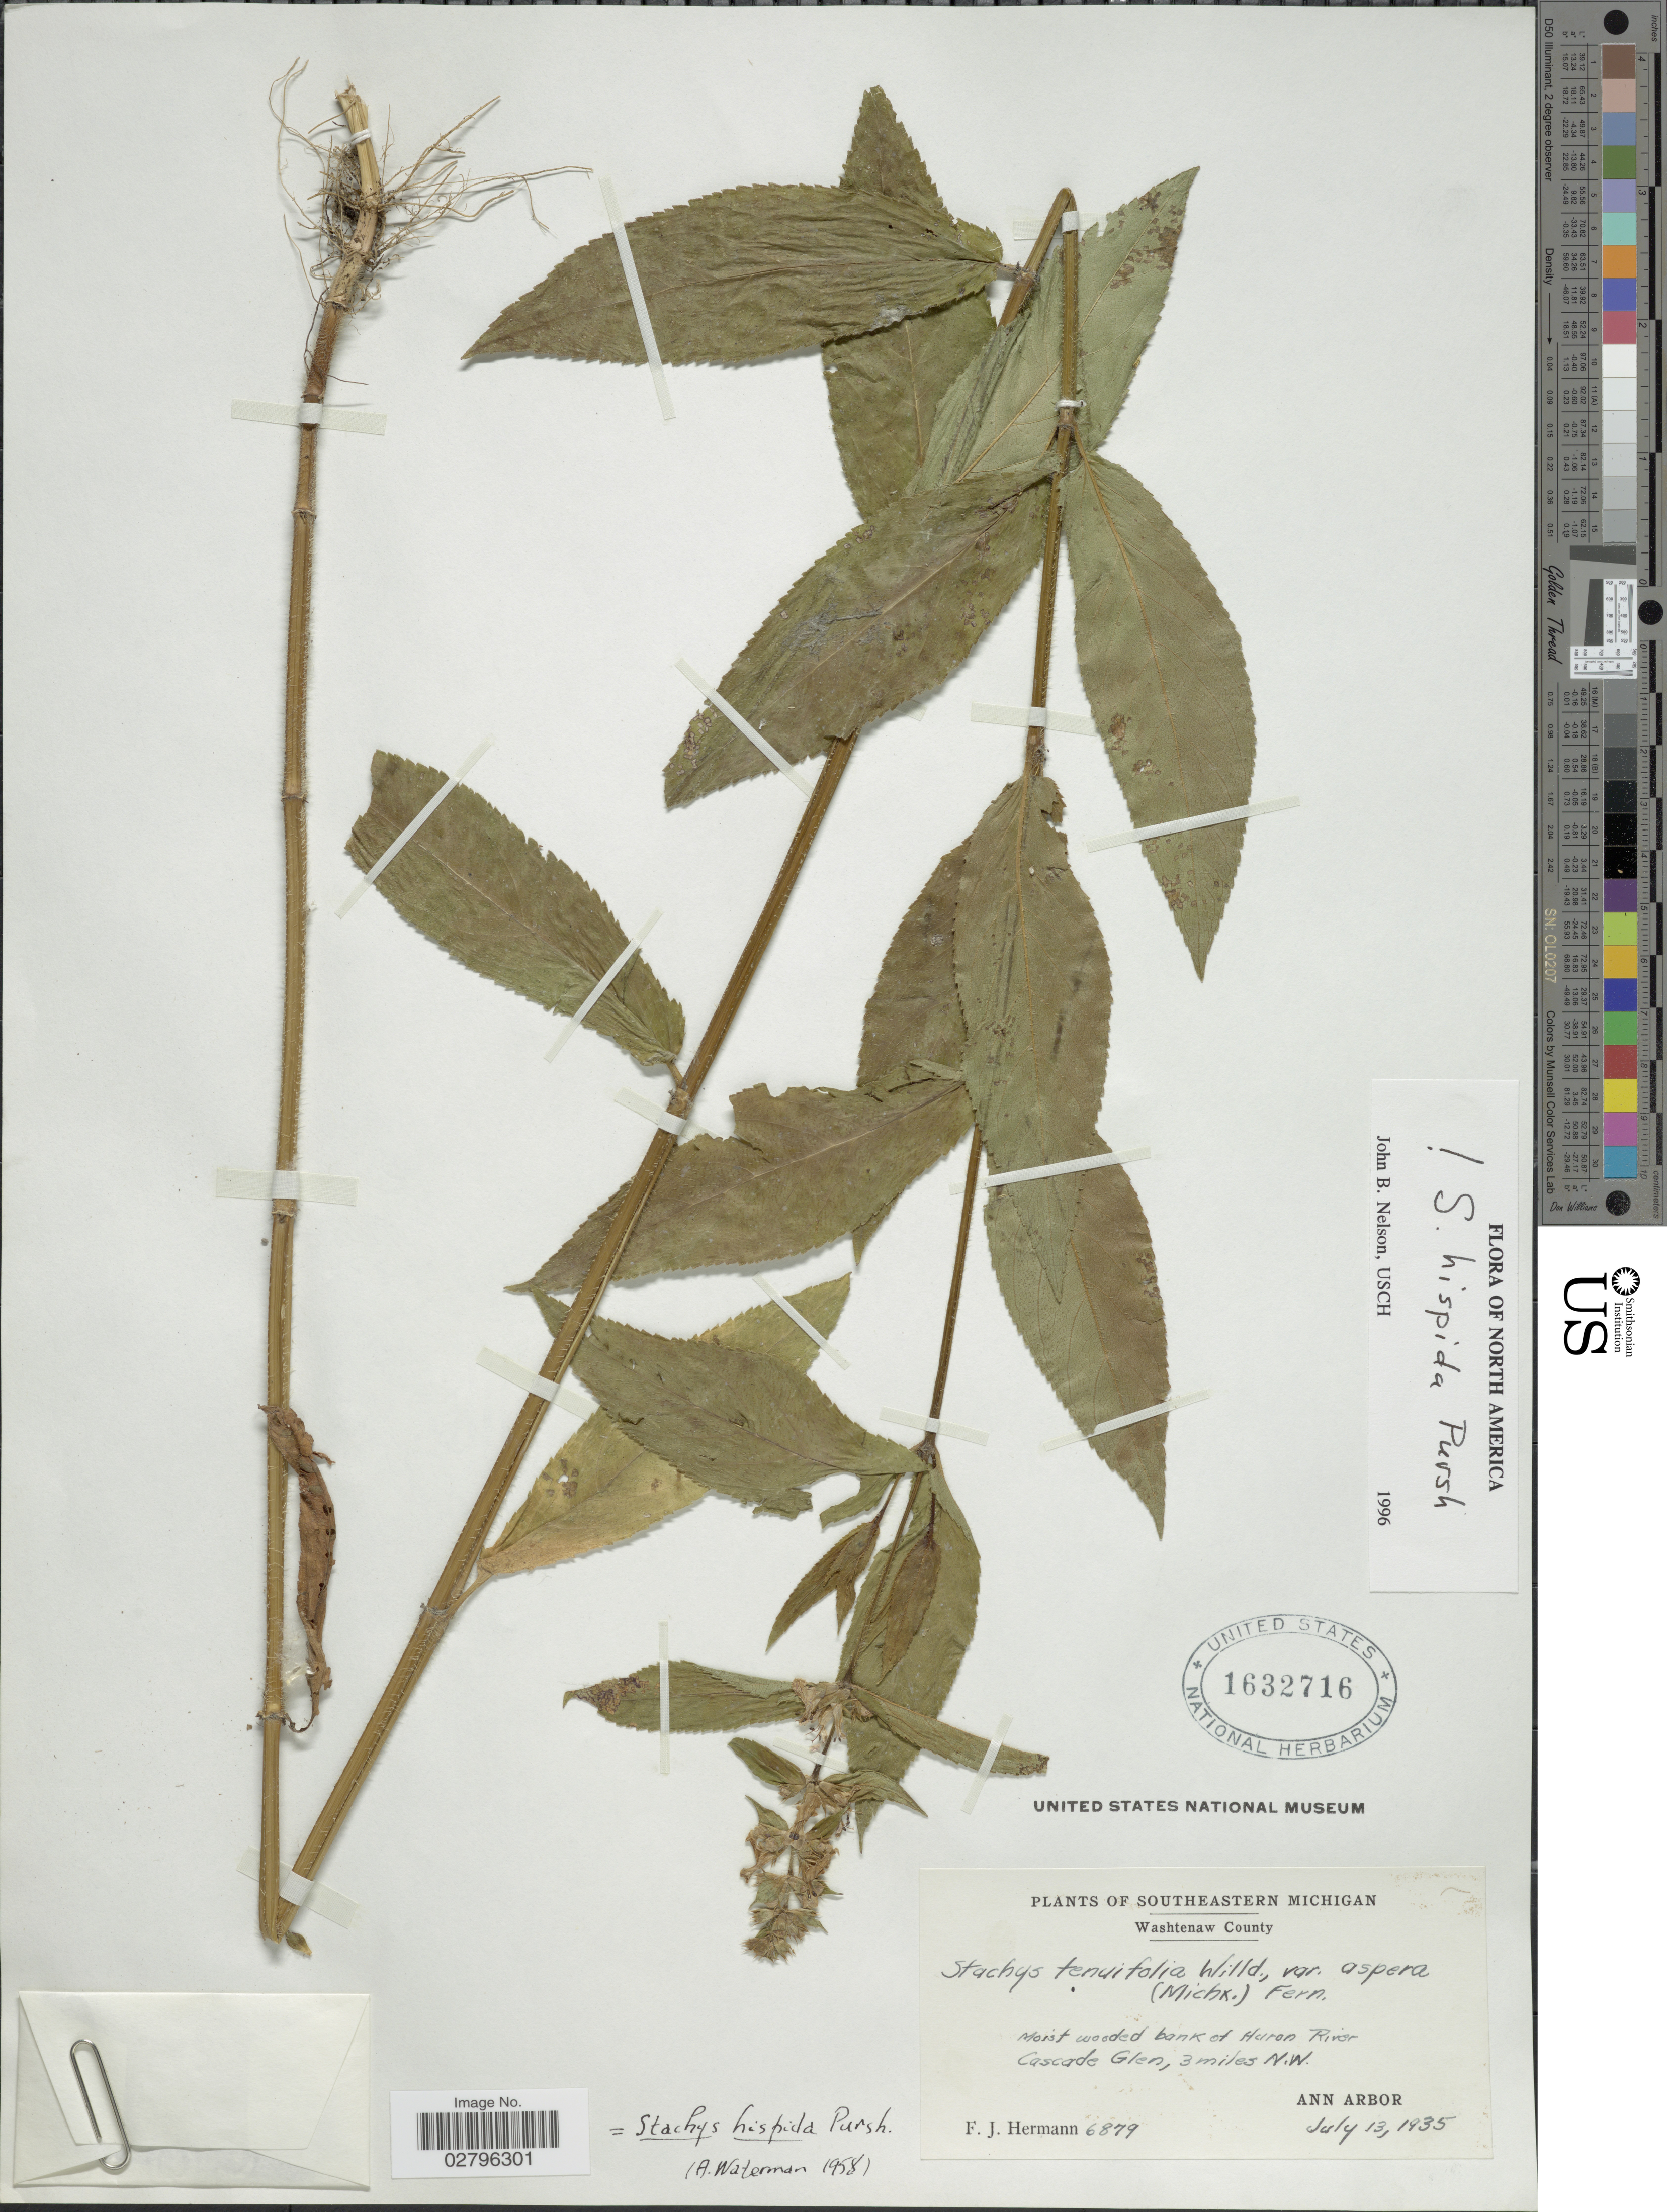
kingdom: Plantae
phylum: Tracheophyta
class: Magnoliopsida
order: Lamiales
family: Lamiaceae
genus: Stachys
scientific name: Stachys hispida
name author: Pursh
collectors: F. J. Hermann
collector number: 6879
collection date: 1935-07-13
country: United States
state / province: Michigan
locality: Southeastern Michigan. Washtenaw County. Moist wooded bank of Huron River Cascade Glen, 3 miles N.W. Ann Arbor.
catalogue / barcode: US 1632716